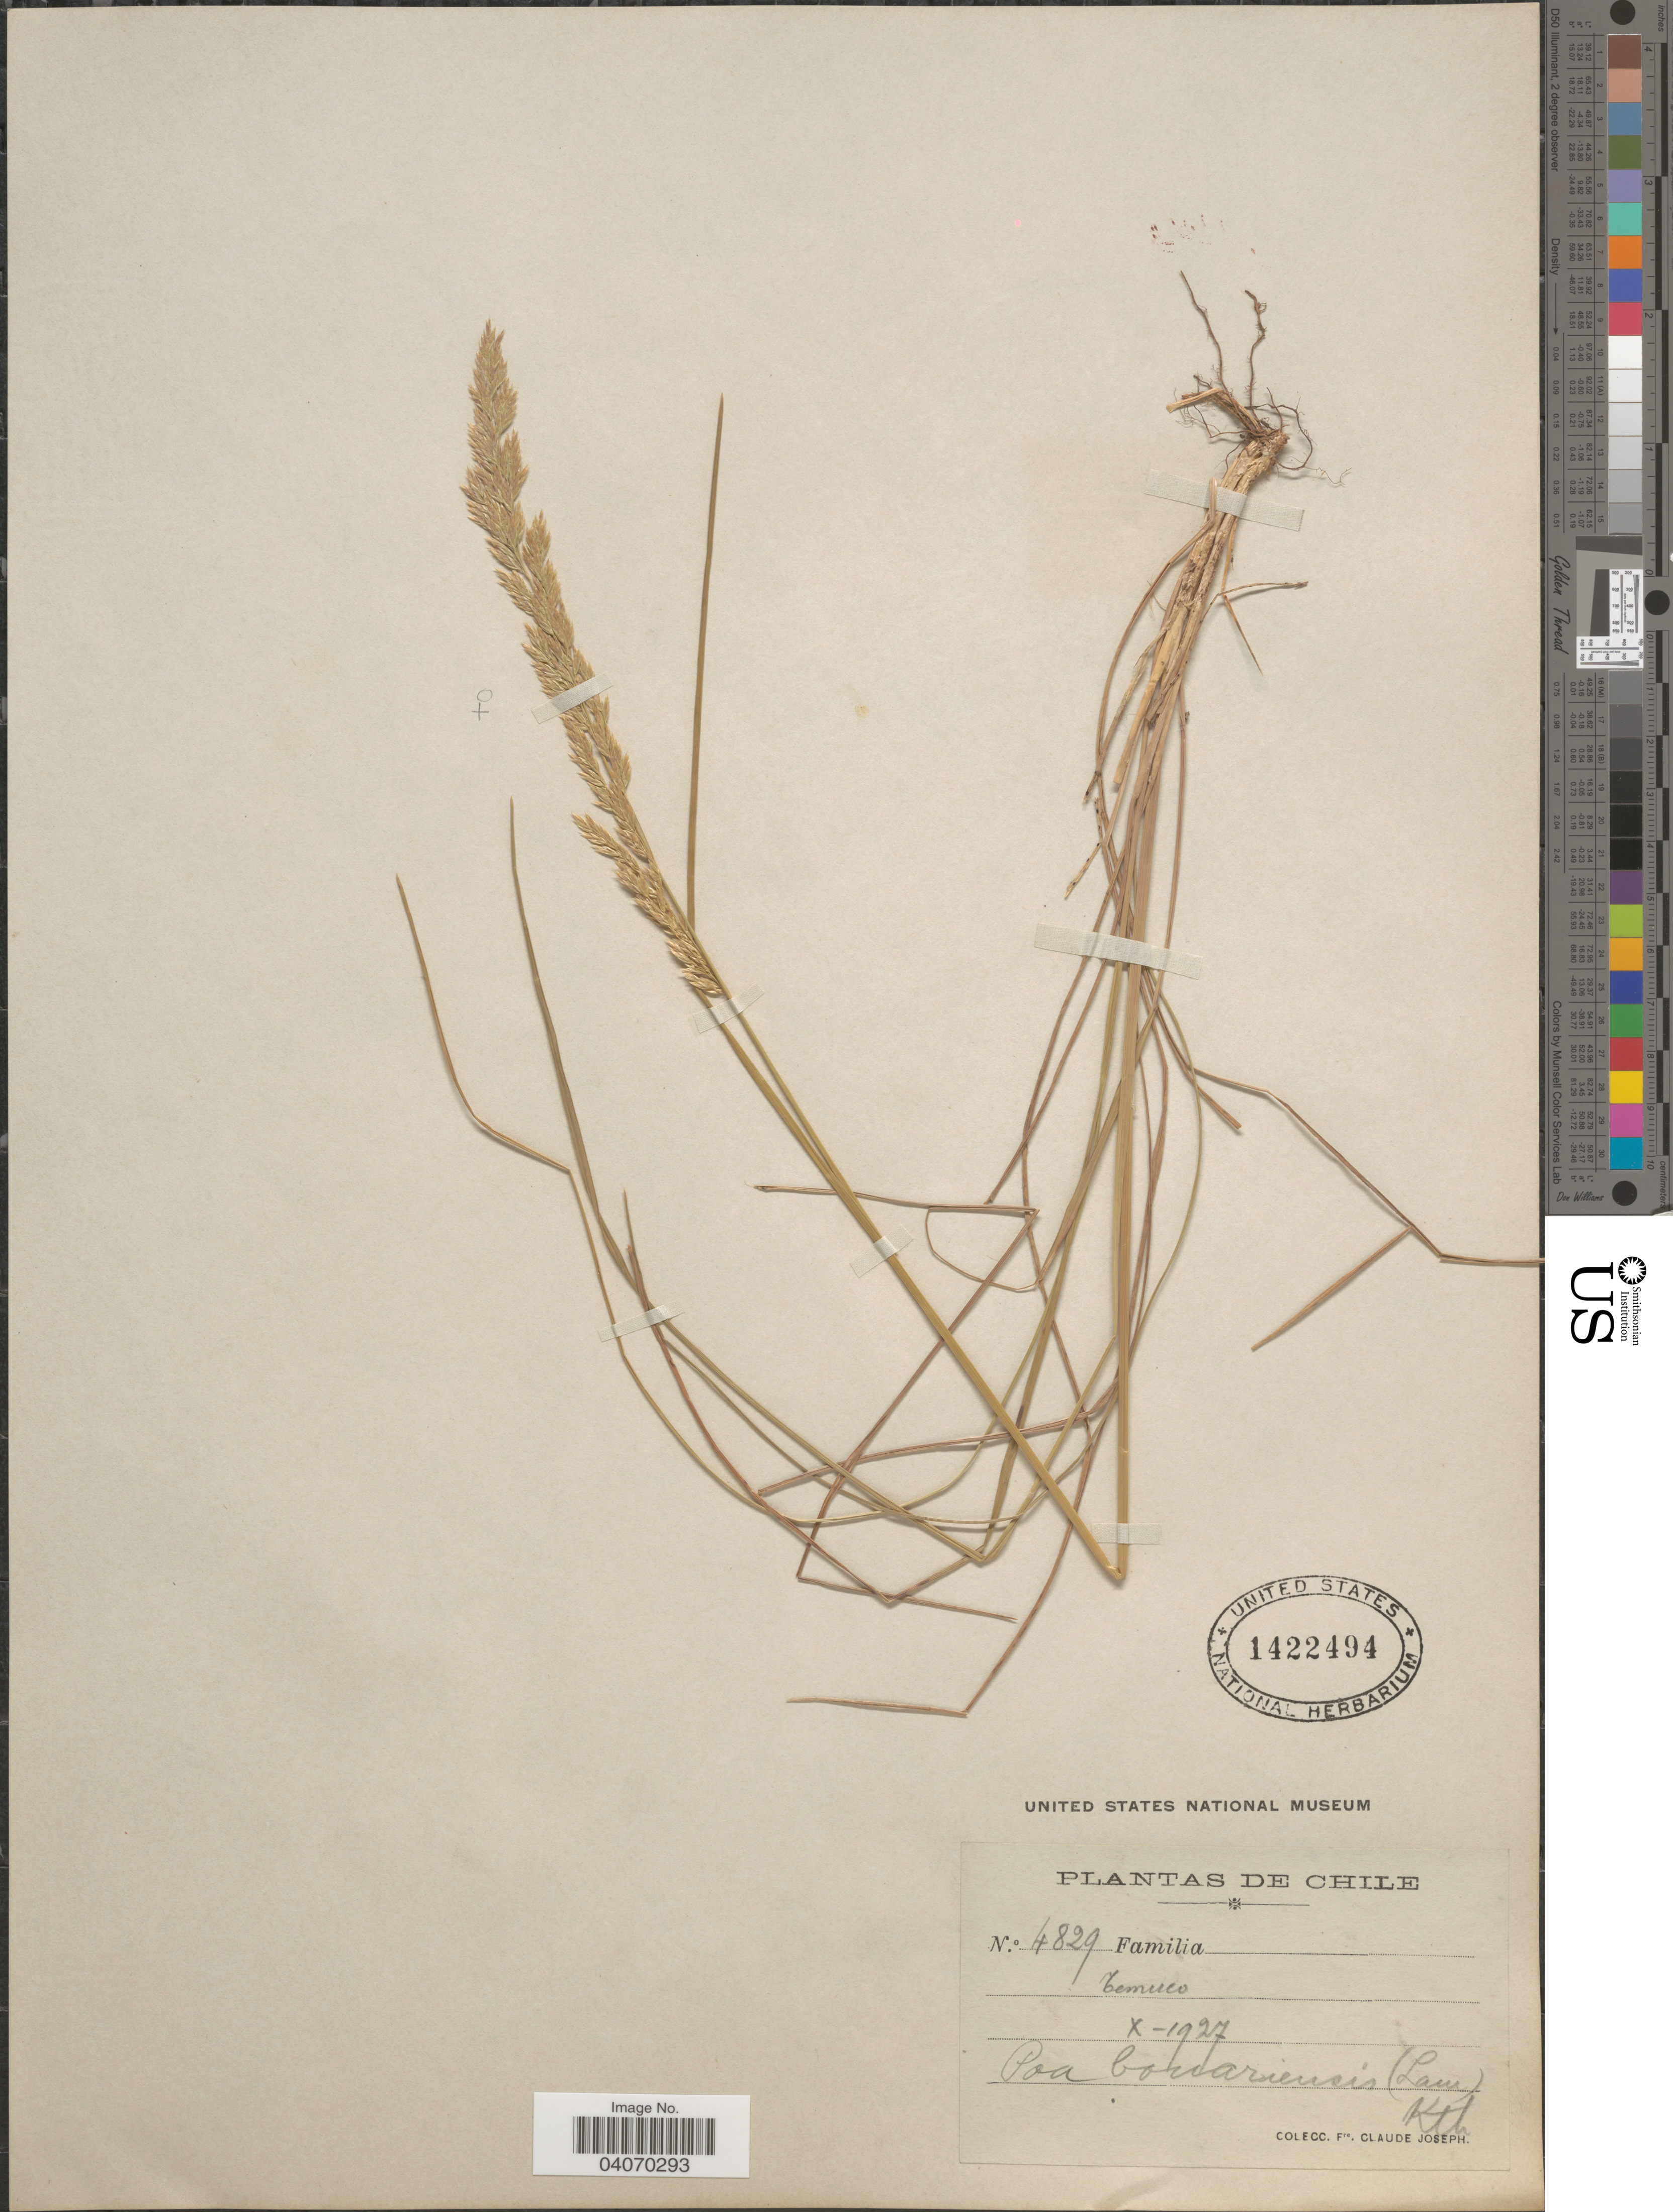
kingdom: Plantae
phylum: Tracheophyta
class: Liliopsida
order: Poales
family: Poaceae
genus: Poa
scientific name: Poa bonariensis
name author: (Lam.) Kunth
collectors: Bro. Claude-Joseph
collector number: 4829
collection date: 1927-10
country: Chile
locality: Temuco.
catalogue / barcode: US 1422494